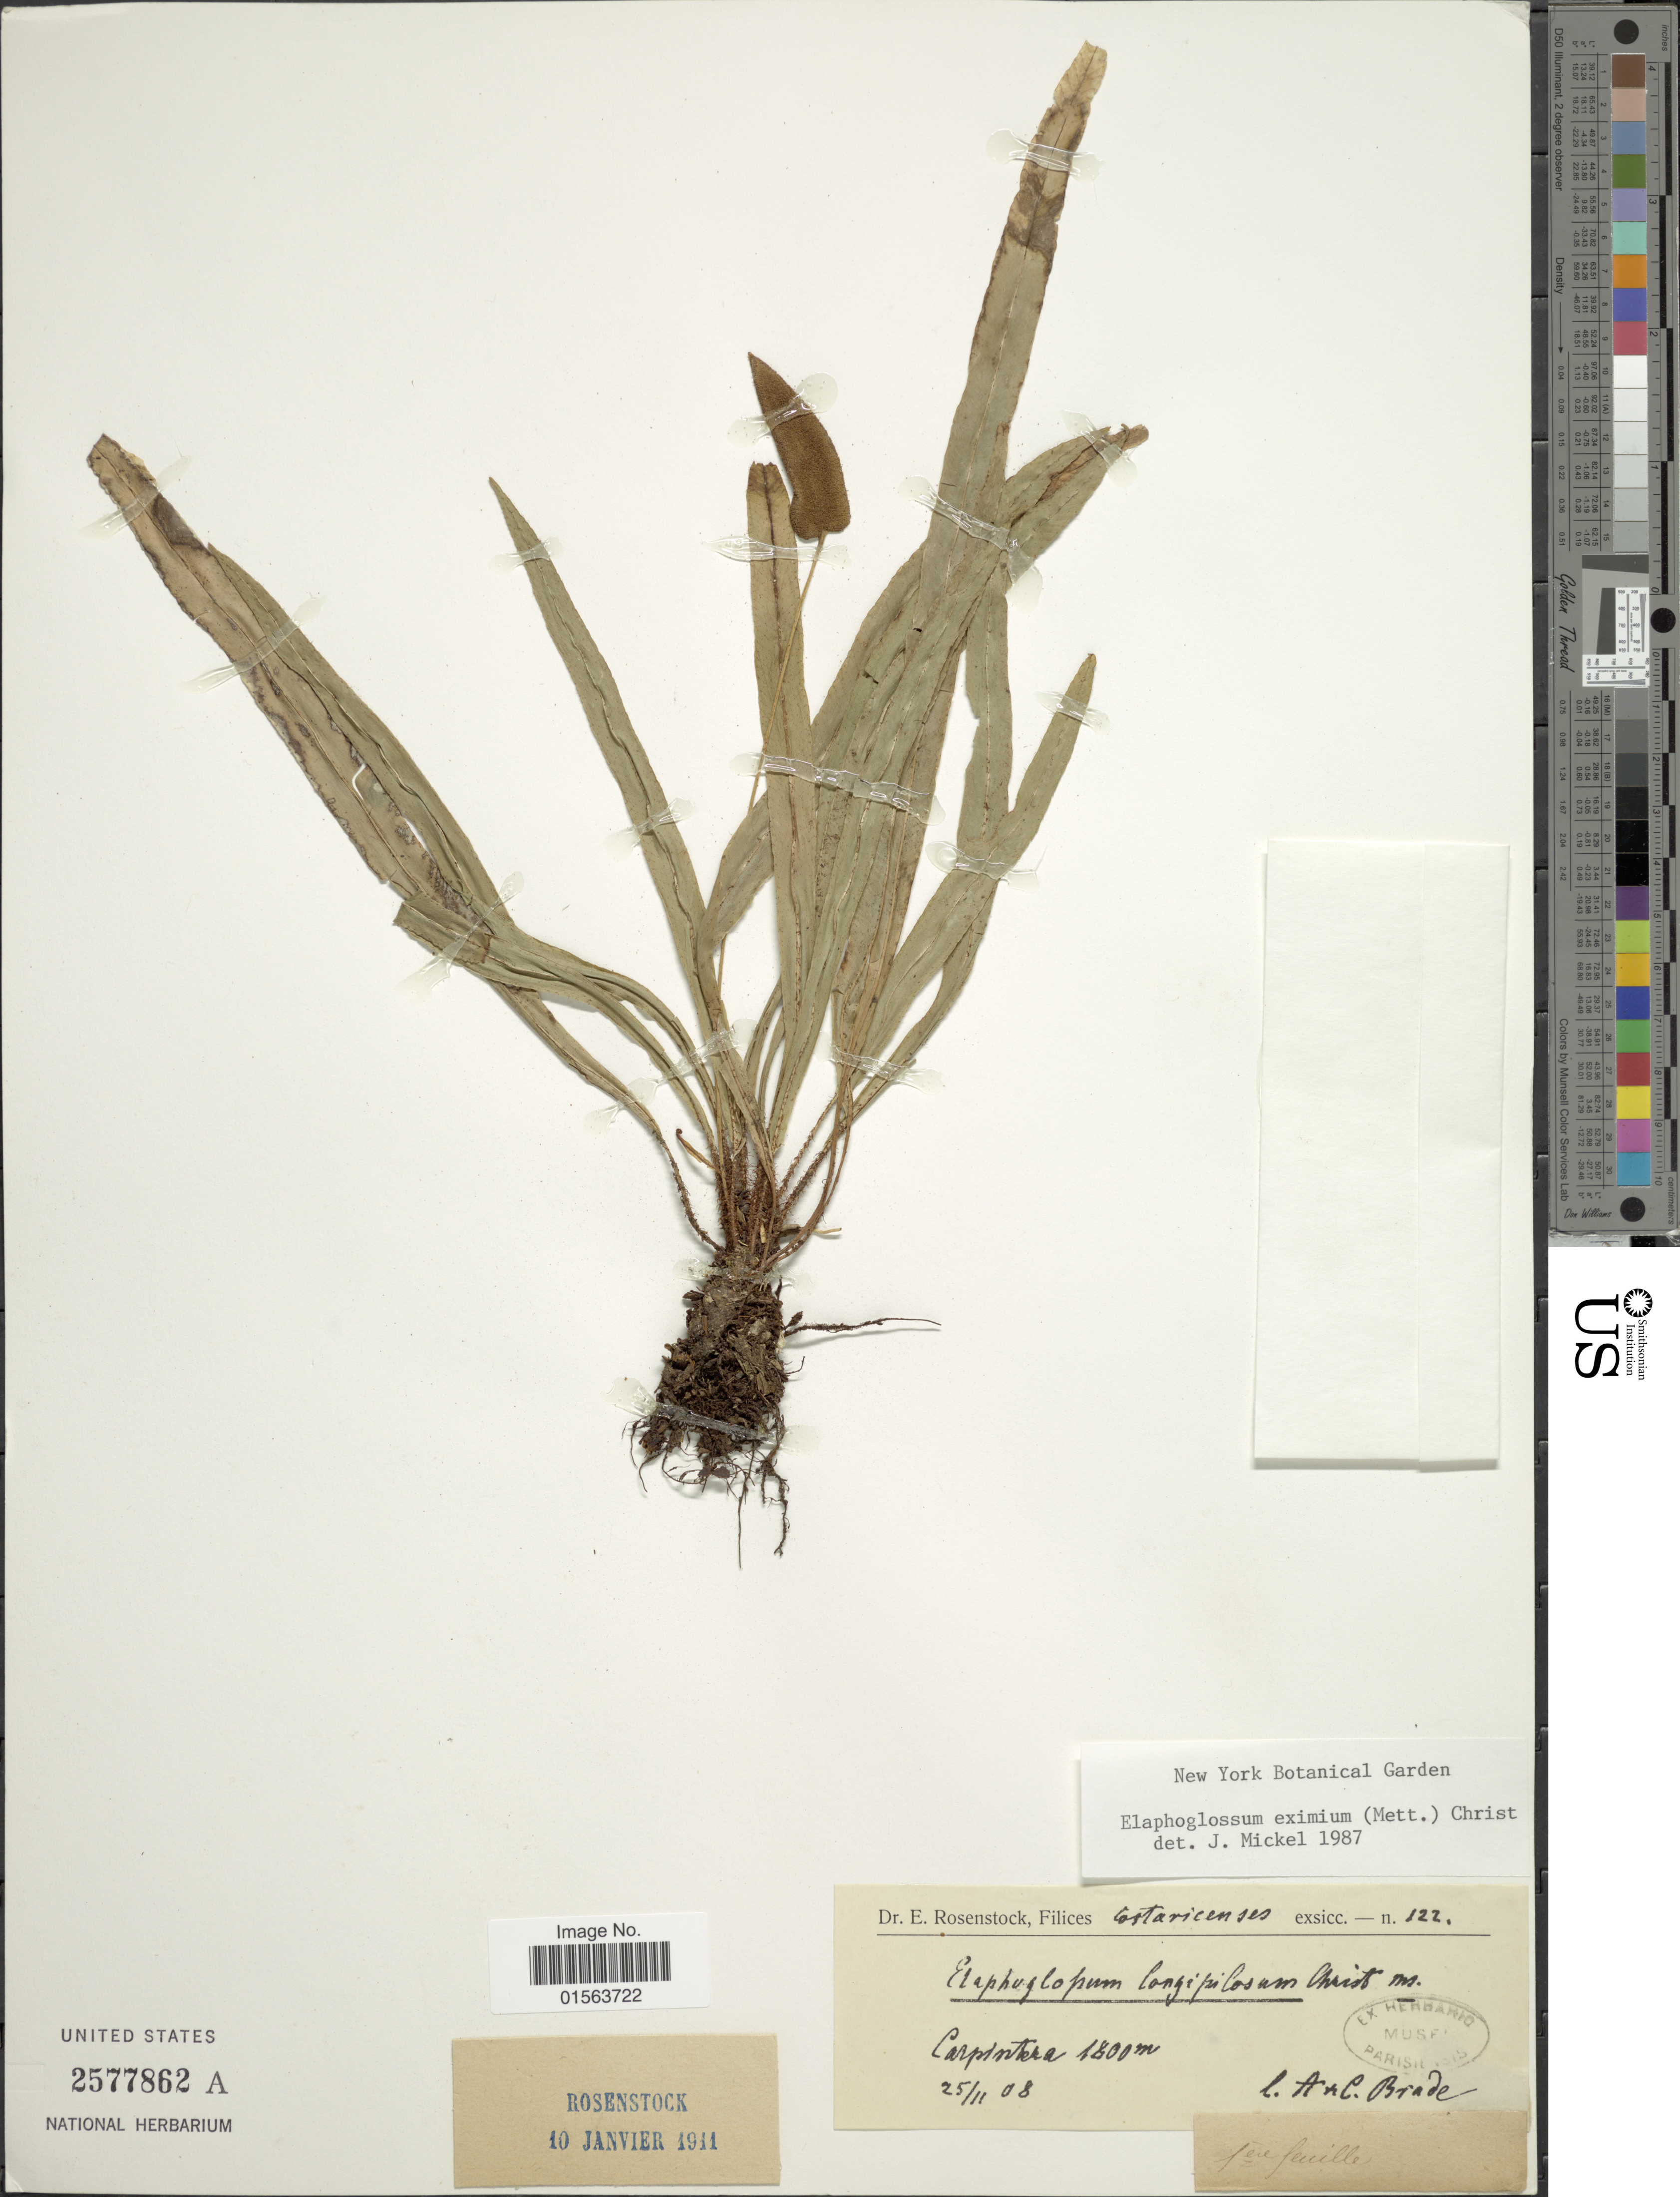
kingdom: Plantae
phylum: Tracheophyta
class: Polypodiopsida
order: Polypodiales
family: Dryopteridaceae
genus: Elaphoglossum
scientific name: Elaphoglossum eximium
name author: (Mett.) Christ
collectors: A. Brade & C. Brade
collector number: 122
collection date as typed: Transcribed d/m/y: 25/11/8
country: Costa Rica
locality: Costricenses, Carpintera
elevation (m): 1800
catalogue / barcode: US 2577862A